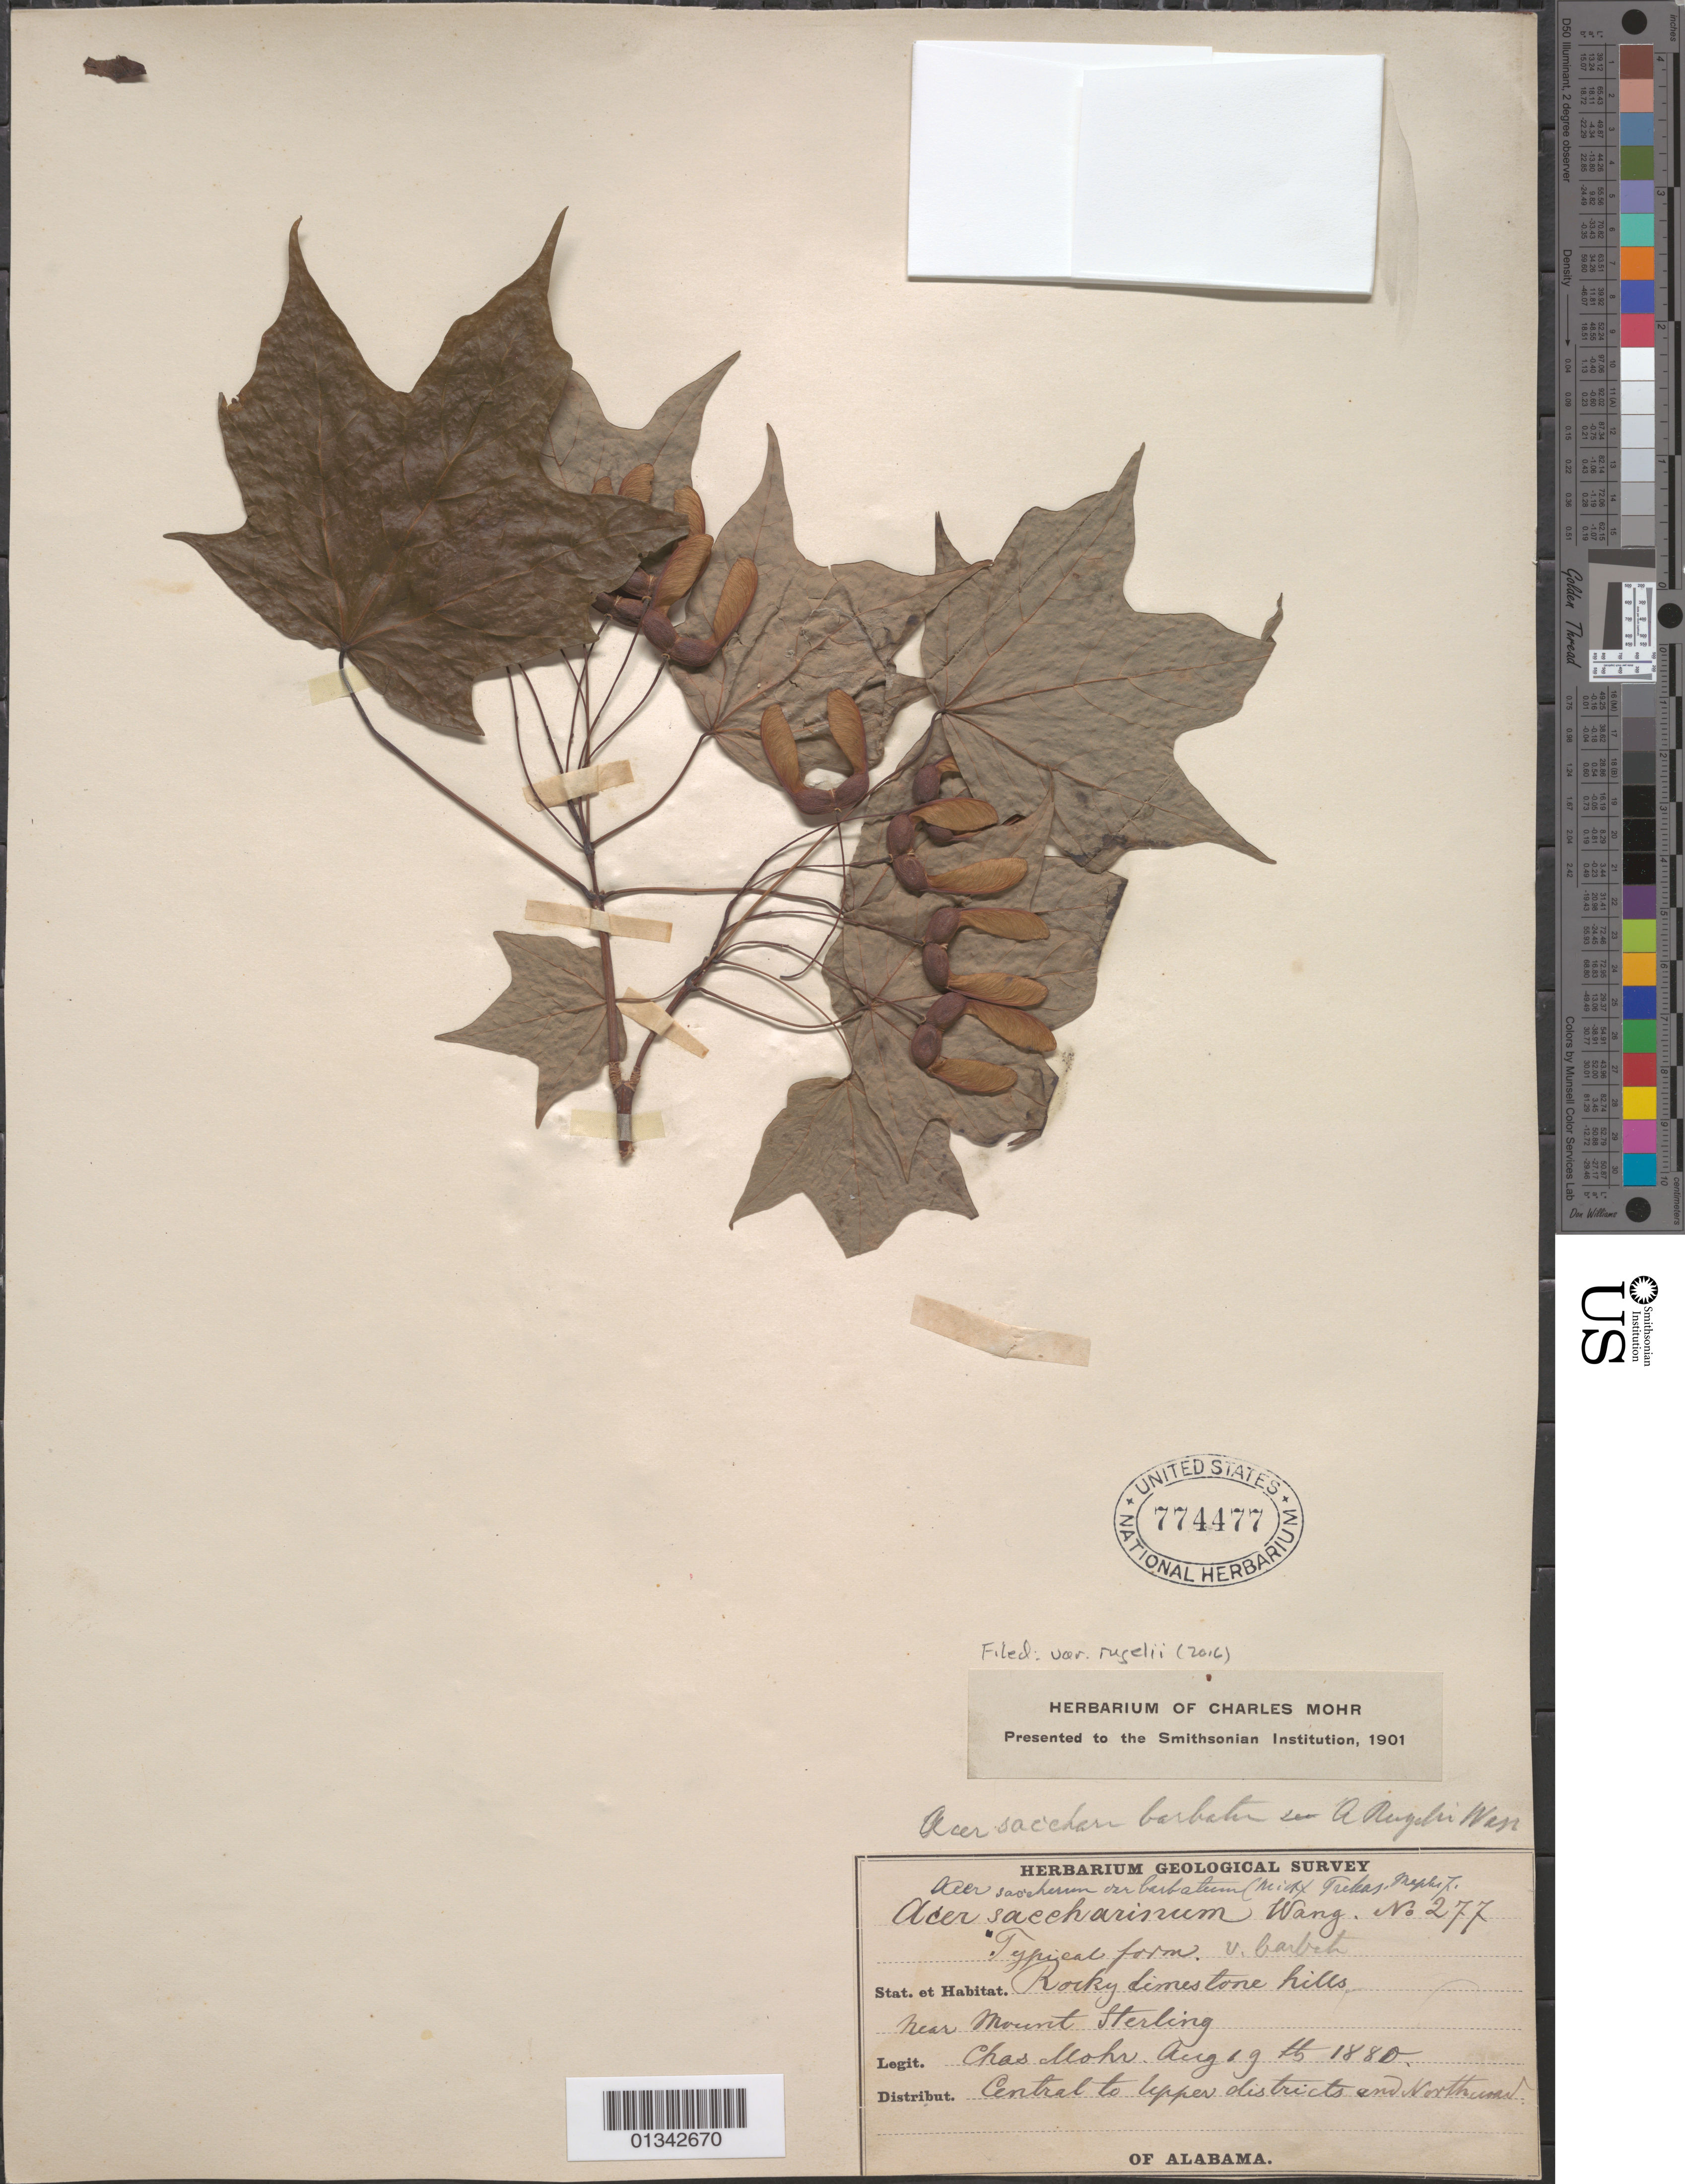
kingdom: Plantae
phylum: Tracheophyta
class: Magnoliopsida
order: Sapindales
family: Sapindaceae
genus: Acer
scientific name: Acer saccharum var. rugelii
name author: (Pax) Rehder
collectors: C. T. Mohr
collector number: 277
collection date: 1880-08-19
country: United States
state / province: Alabama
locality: Mount Sterling; central to upper districts and northward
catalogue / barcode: US 774477